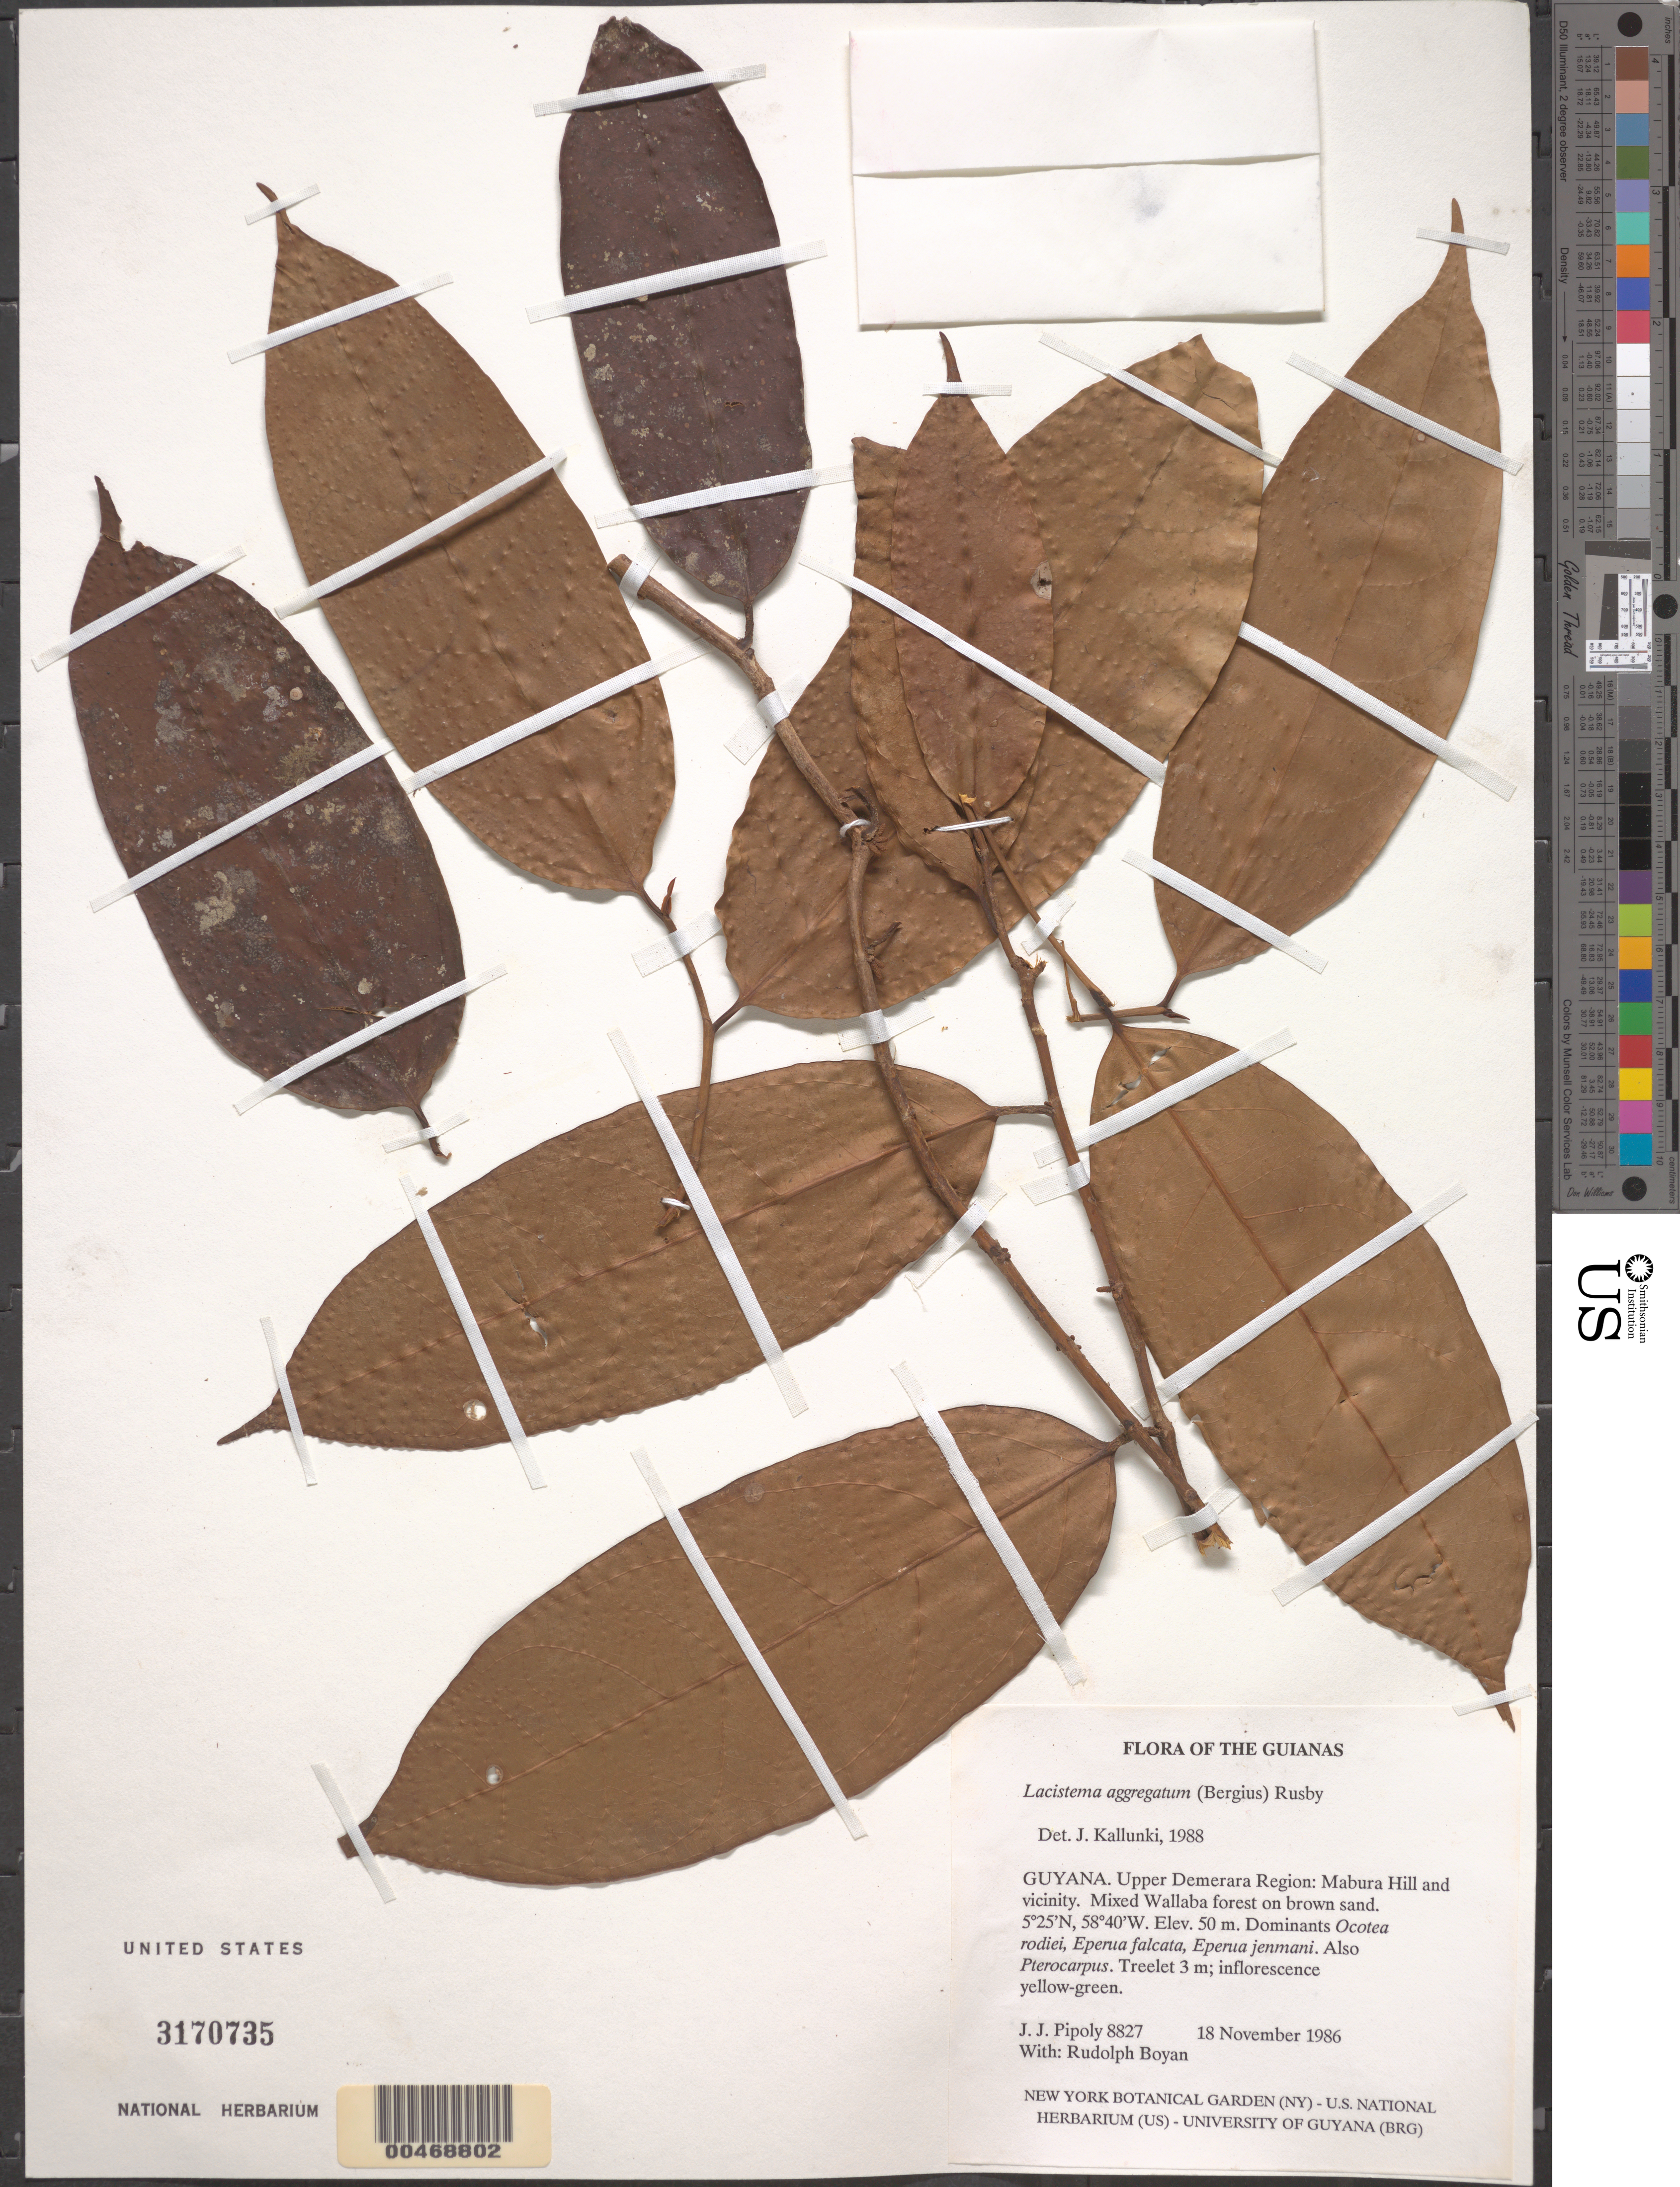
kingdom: Plantae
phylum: Tracheophyta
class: Magnoliopsida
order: Malpighiales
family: Lacistemataceae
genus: Lacistema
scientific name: Lacistema aggregatum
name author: (P.J. Bergius) Rusby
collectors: J. J. Pipoly & R. Boyan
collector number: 8827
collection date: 1986-11-18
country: Guyana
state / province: U. Demerara-Berbice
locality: The Guianas. Upper Demerara Region: Mabura Hill and vicinity.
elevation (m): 50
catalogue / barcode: US 3170735